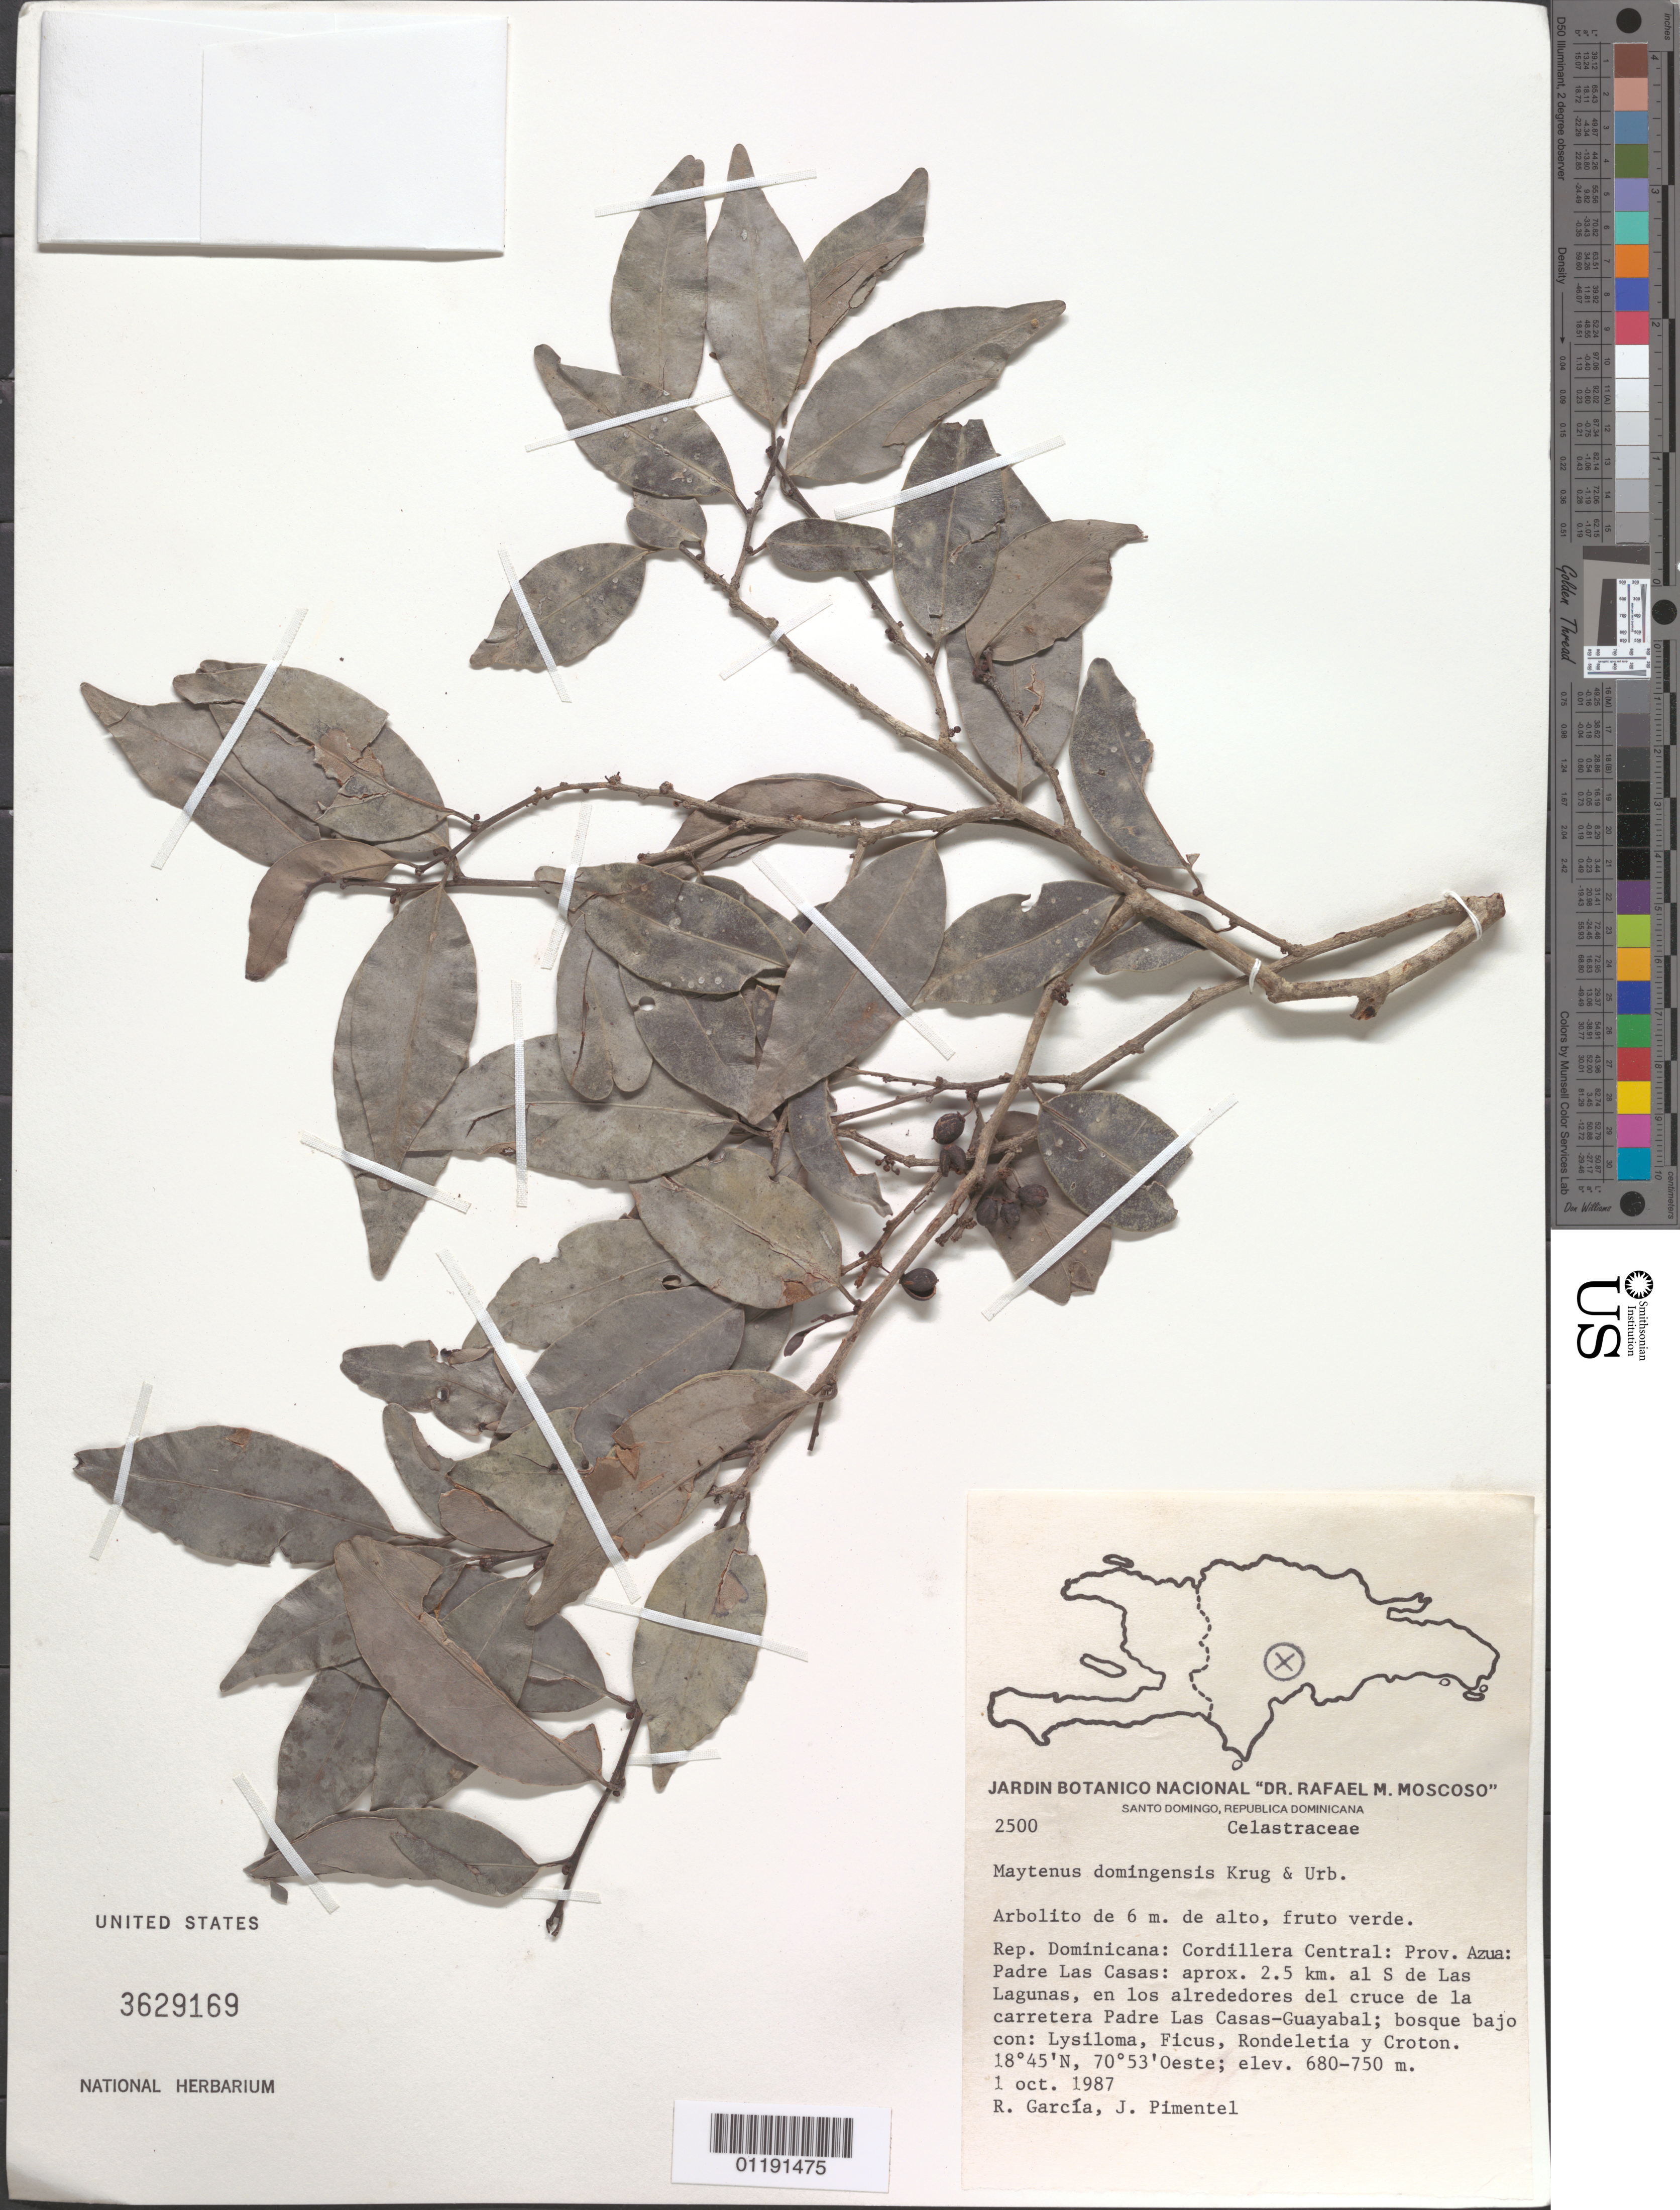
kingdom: Plantae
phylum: Tracheophyta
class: Magnoliopsida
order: Celastrales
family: Celastraceae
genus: Maytenus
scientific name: Maytenus domingensis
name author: Krug & Urb.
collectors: R. G. García & J. Pimentel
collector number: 2500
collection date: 1987-10-01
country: Dominican Republic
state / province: Azua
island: Hispaniola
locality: Cordillera Central: Padre Las Casas: approx. 2.5 km. S of Las Lagunas, around the junction of the road Padre Las Casas-Guayabal.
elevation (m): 680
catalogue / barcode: US 3629169